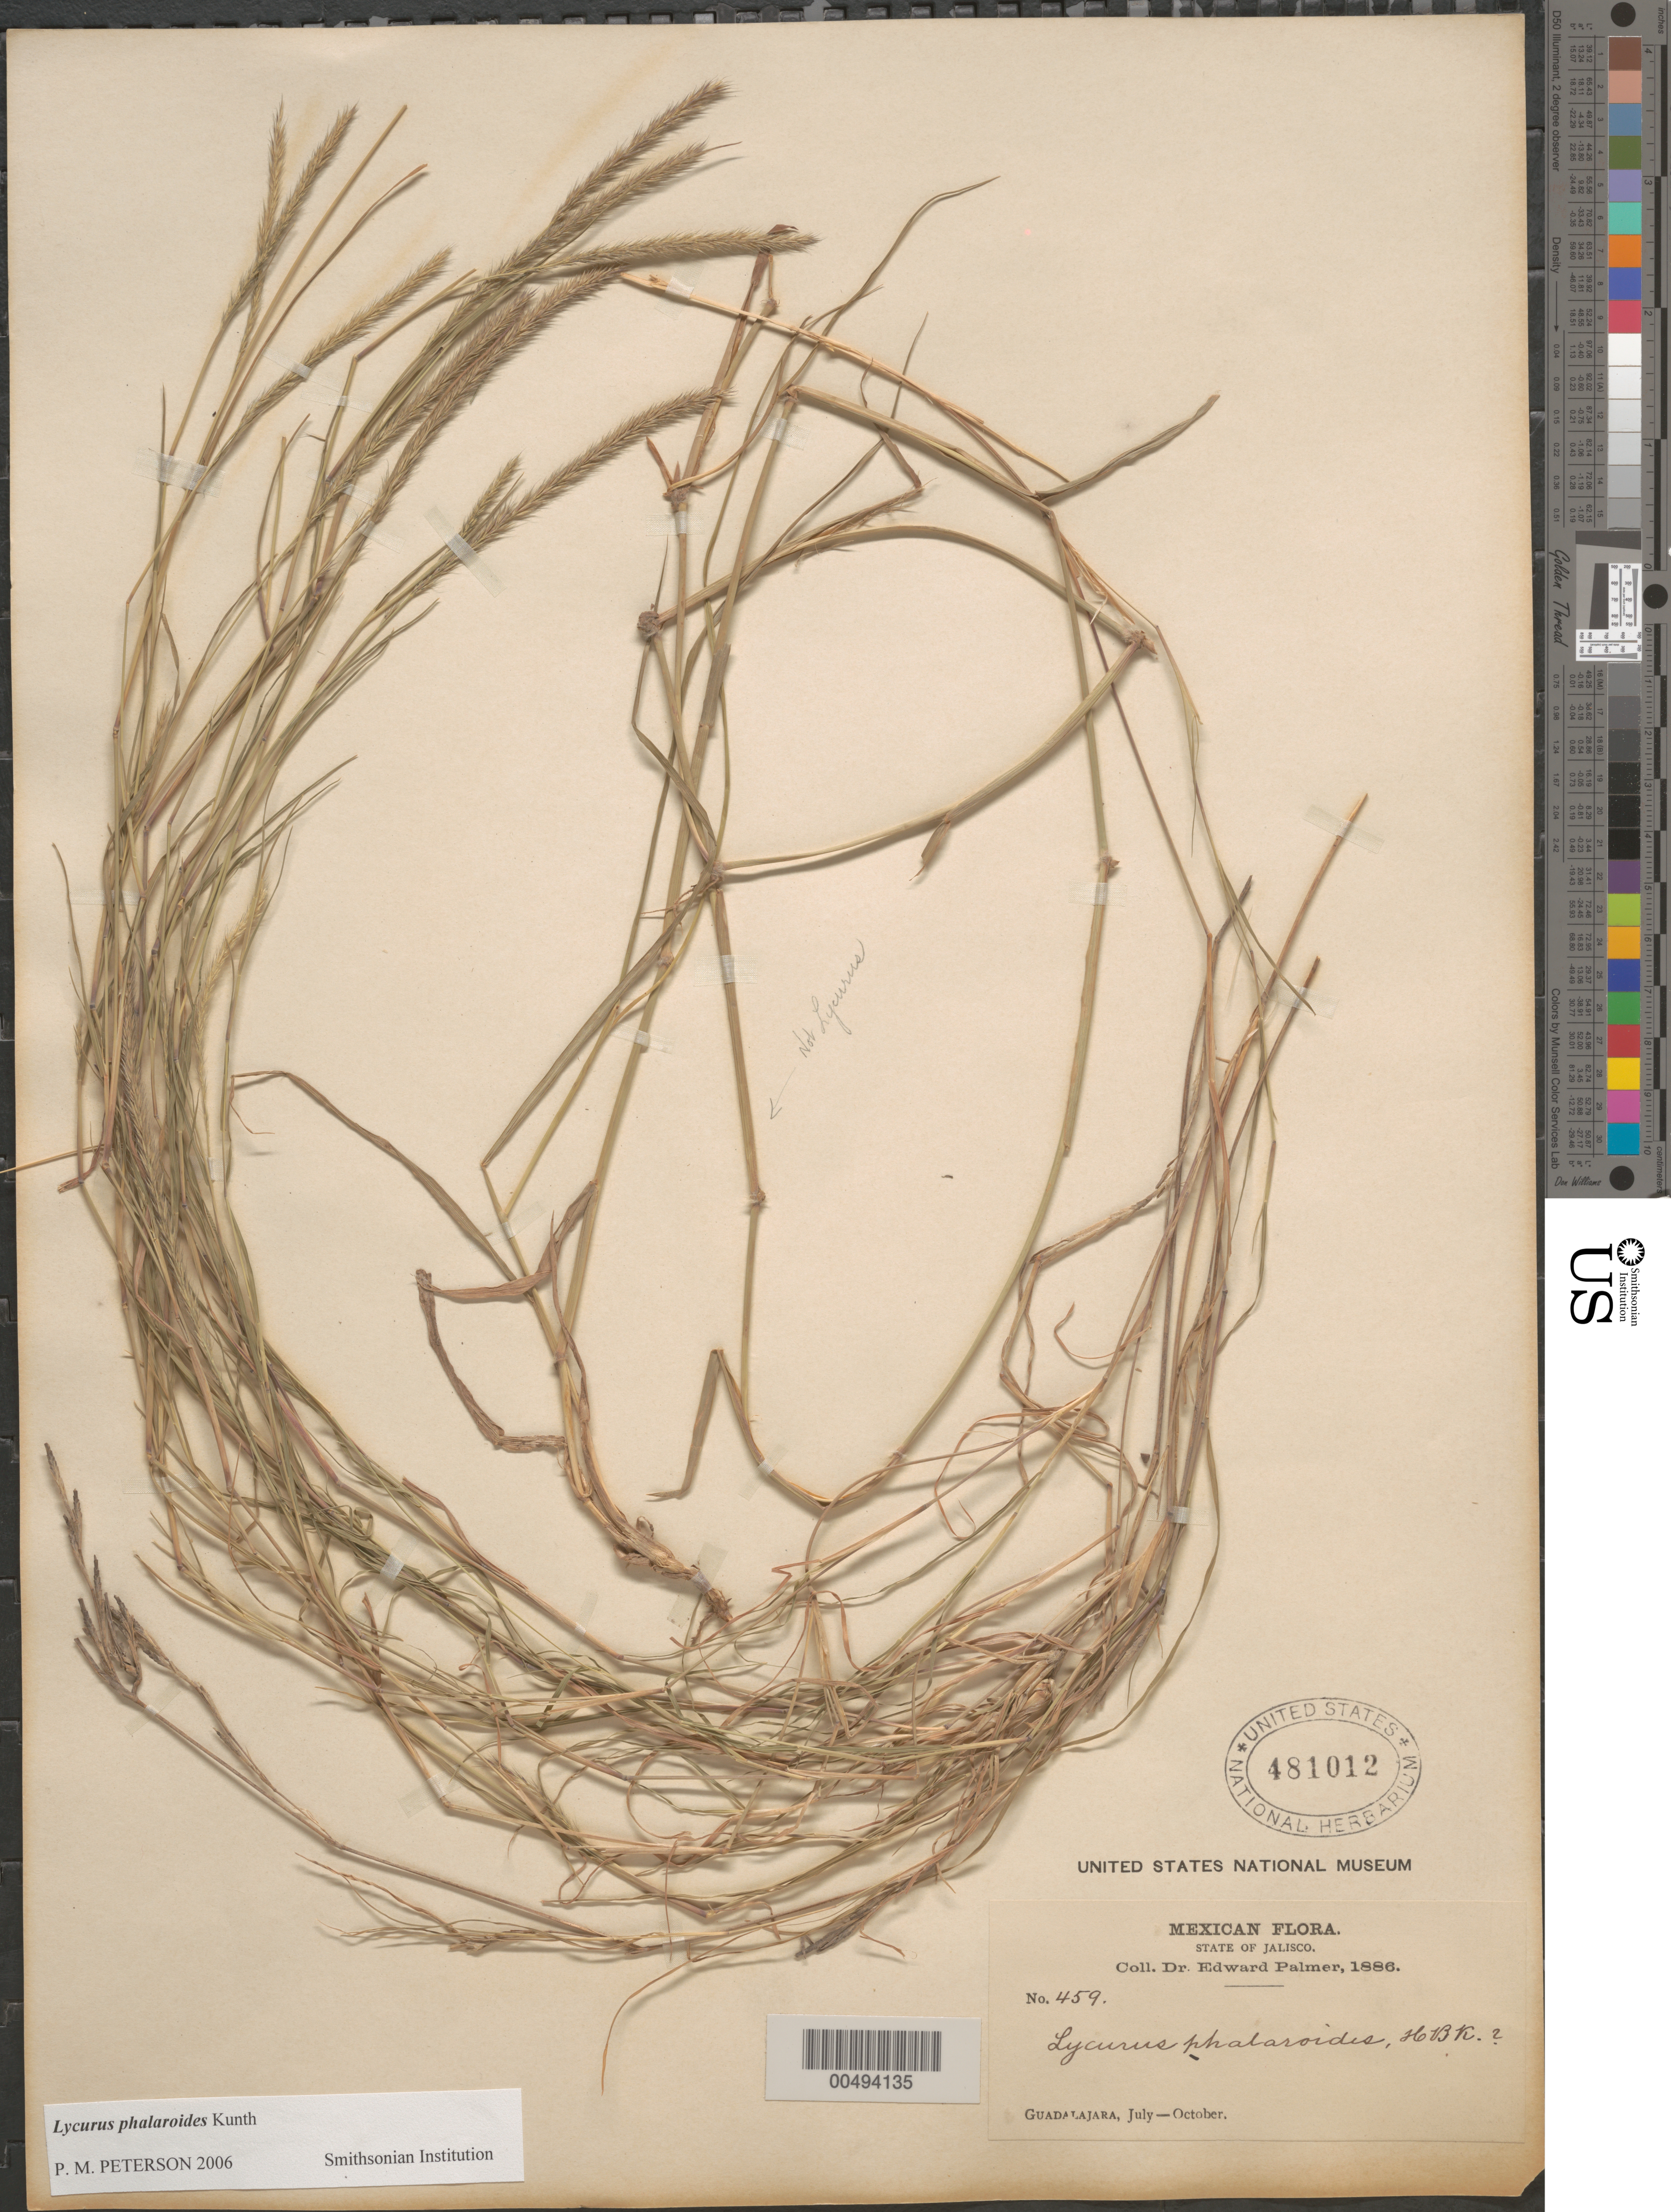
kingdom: Plantae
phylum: Tracheophyta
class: Liliopsida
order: Poales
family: Poaceae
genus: Lycurus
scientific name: Lycurus phalaroides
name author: Kunth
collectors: E. Palmer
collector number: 459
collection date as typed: Jul 1886 to Oct 1886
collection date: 1886-07/1886-10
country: Mexico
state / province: Jalisco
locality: Guadalajara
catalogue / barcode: US 481012